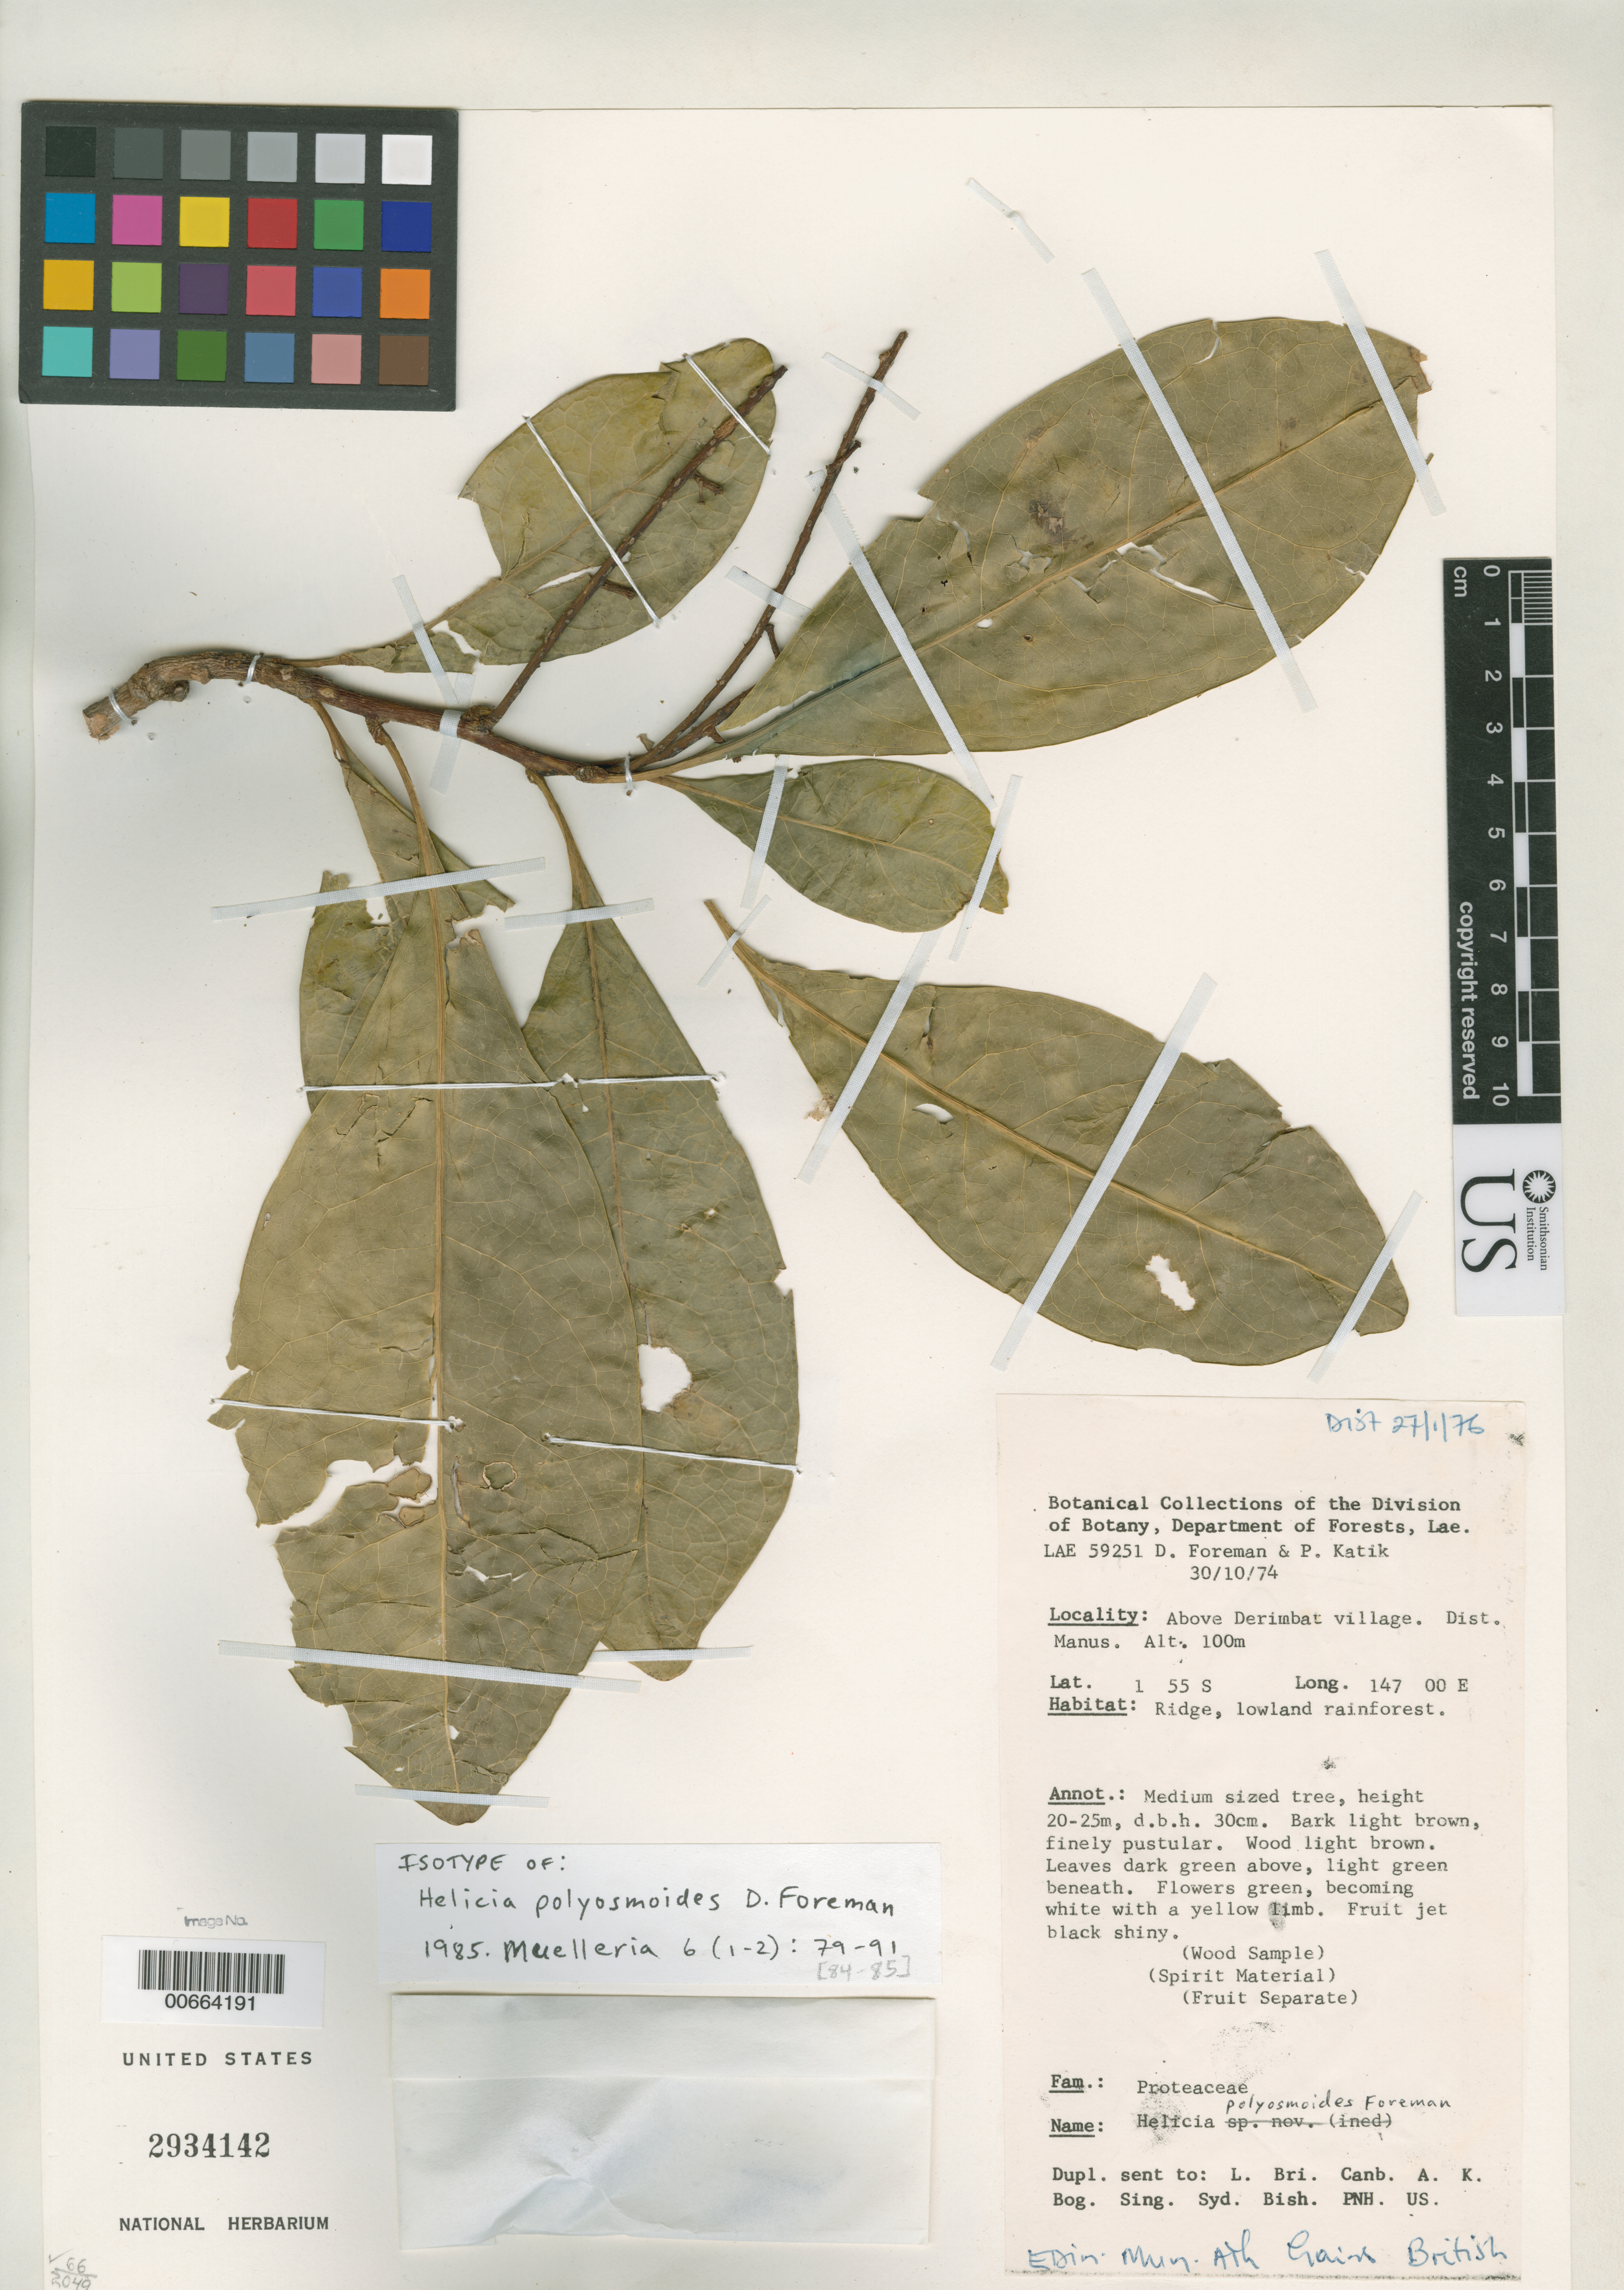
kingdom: Plantae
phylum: Tracheophyta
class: Magnoliopsida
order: Proteales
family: Proteaceae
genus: Helicia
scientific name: Helicia polyosmoides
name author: Foreman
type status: Isotype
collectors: D. Foreman & P. Katik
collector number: LAE 59521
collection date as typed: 30 Oct 1974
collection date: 1974-10-30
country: Papua New Guinea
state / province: Manus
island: Manus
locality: Above Derimbat village.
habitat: Ridge, lowland rainforest.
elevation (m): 100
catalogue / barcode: US 2934142